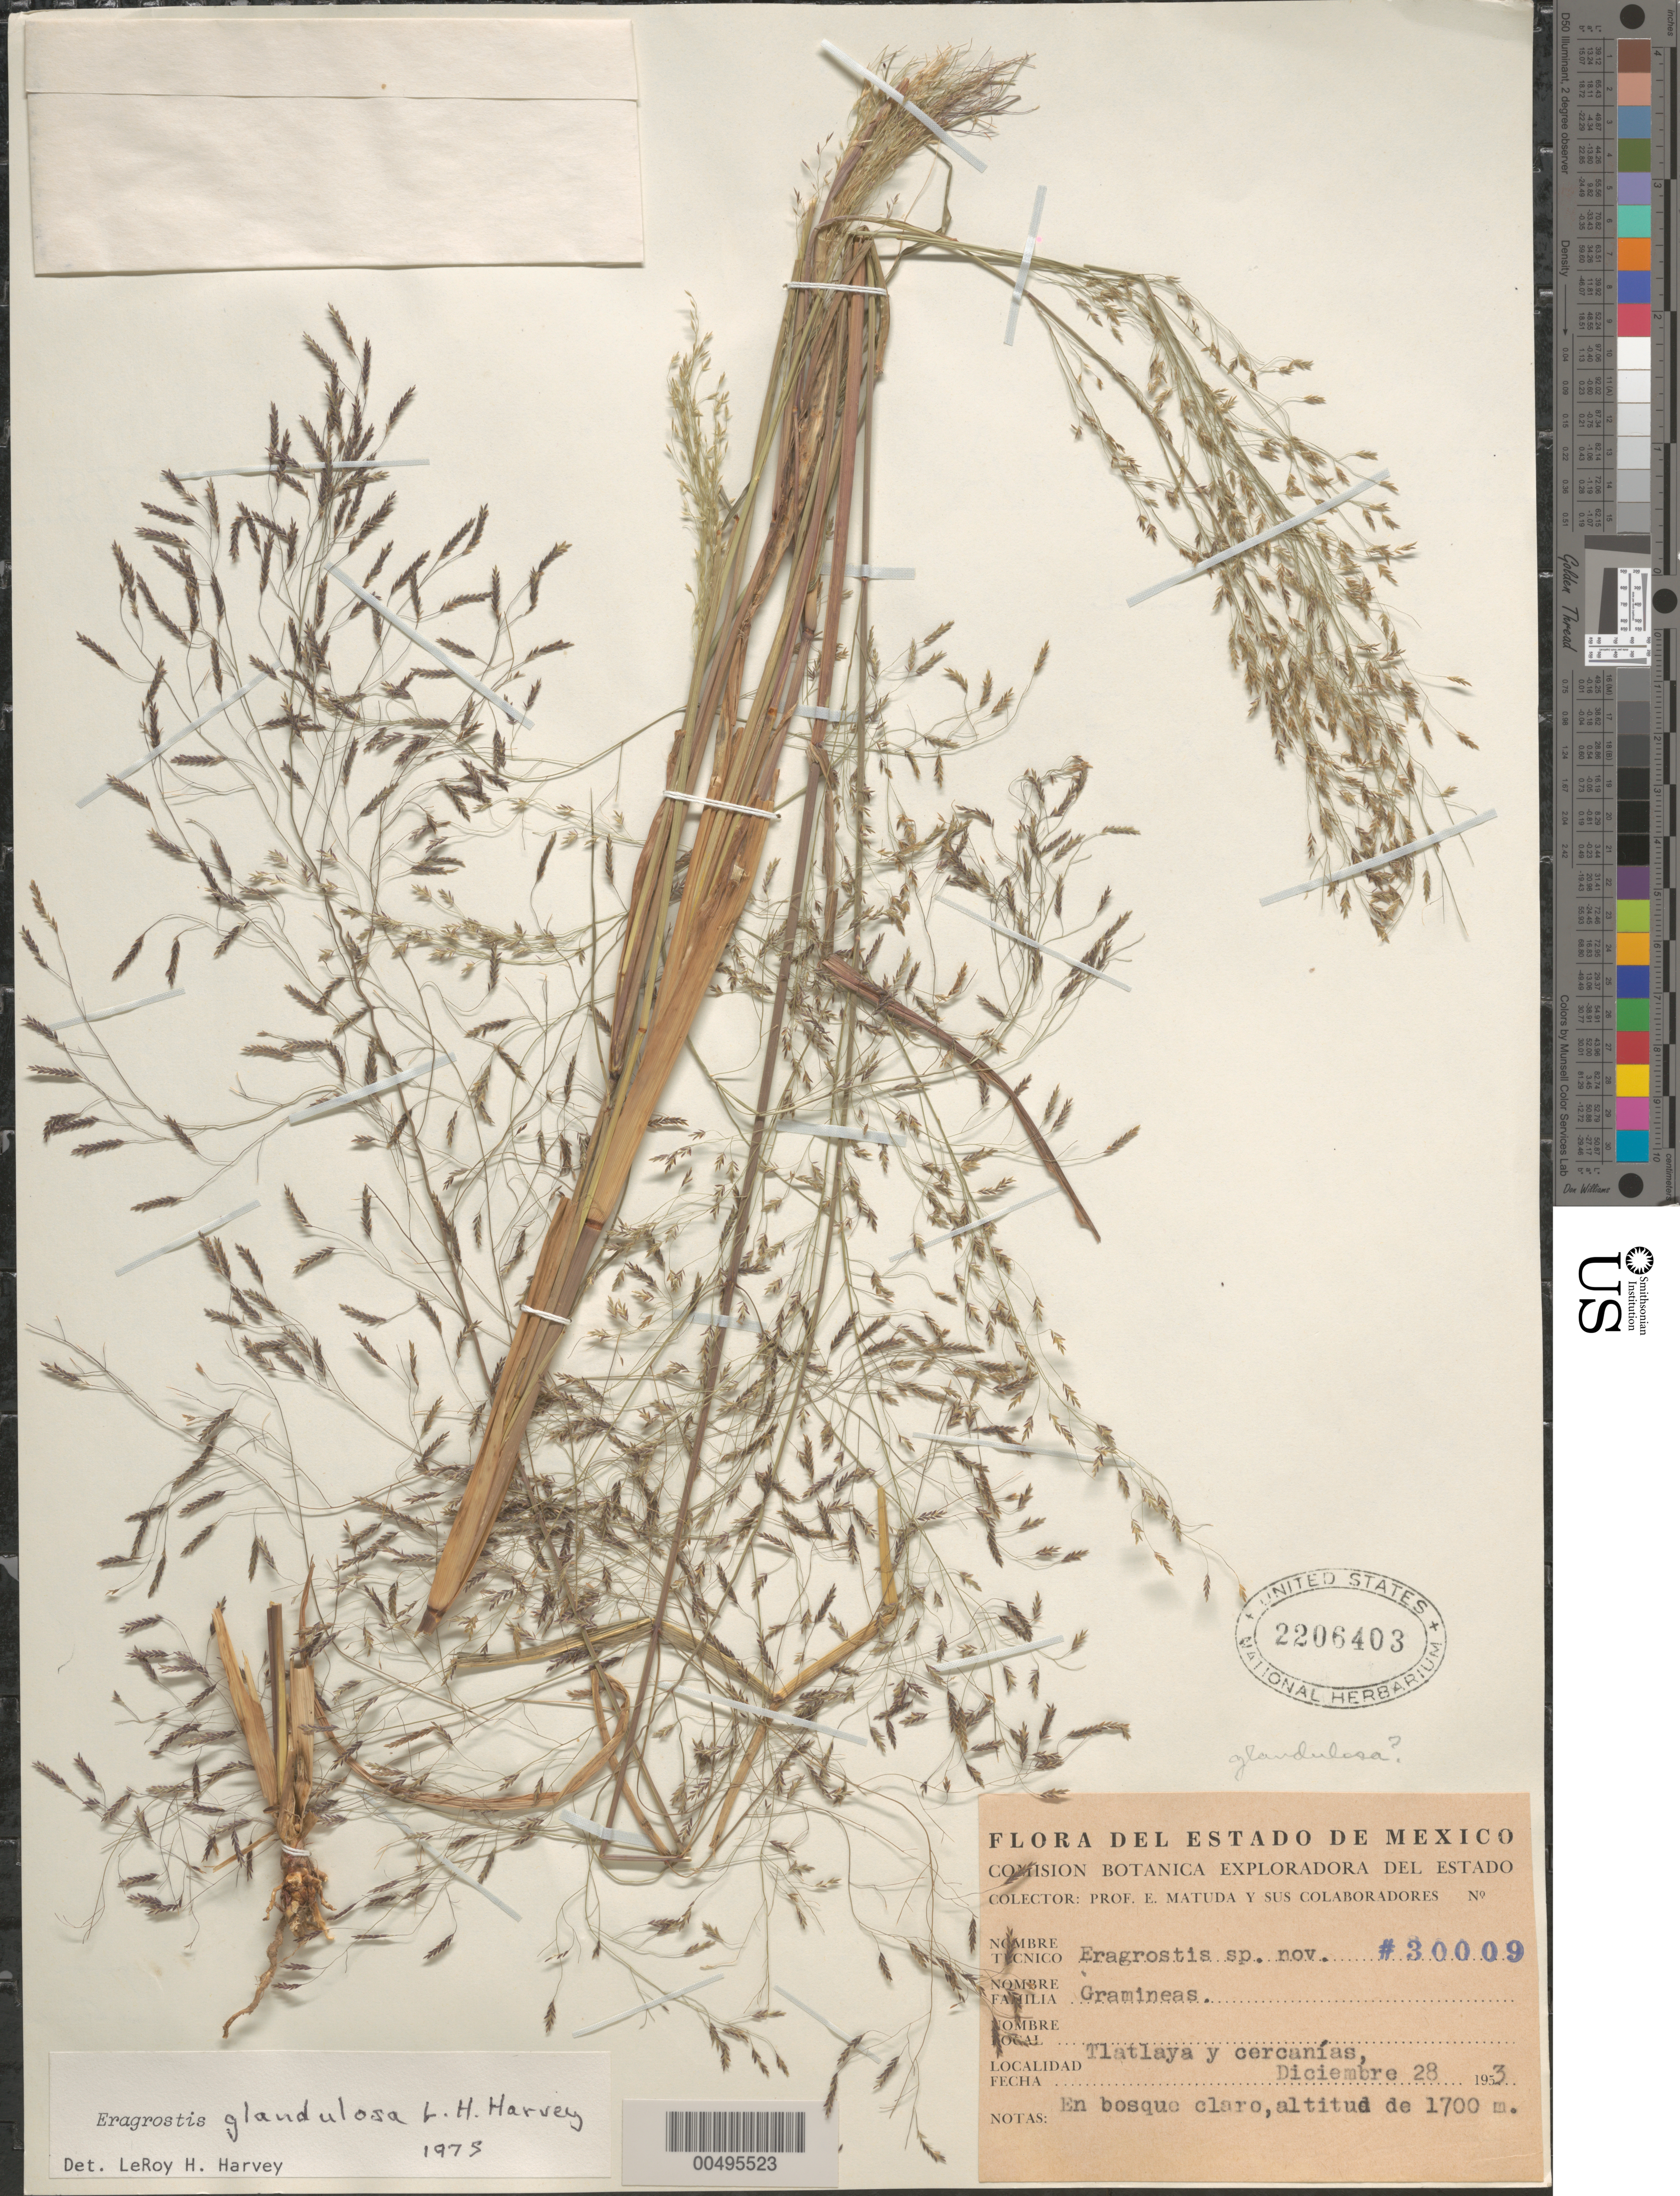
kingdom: Plantae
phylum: Tracheophyta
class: Liliopsida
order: Poales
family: Poaceae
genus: Eragrostis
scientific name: Eragrostis glandulosa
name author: L.H. Harv.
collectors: E. Matuda & Sus Colaboradores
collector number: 30009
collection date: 1953-12-28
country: Mexico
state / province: México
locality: Tlatlaya y cercanías.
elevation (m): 1700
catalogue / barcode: US 2206403